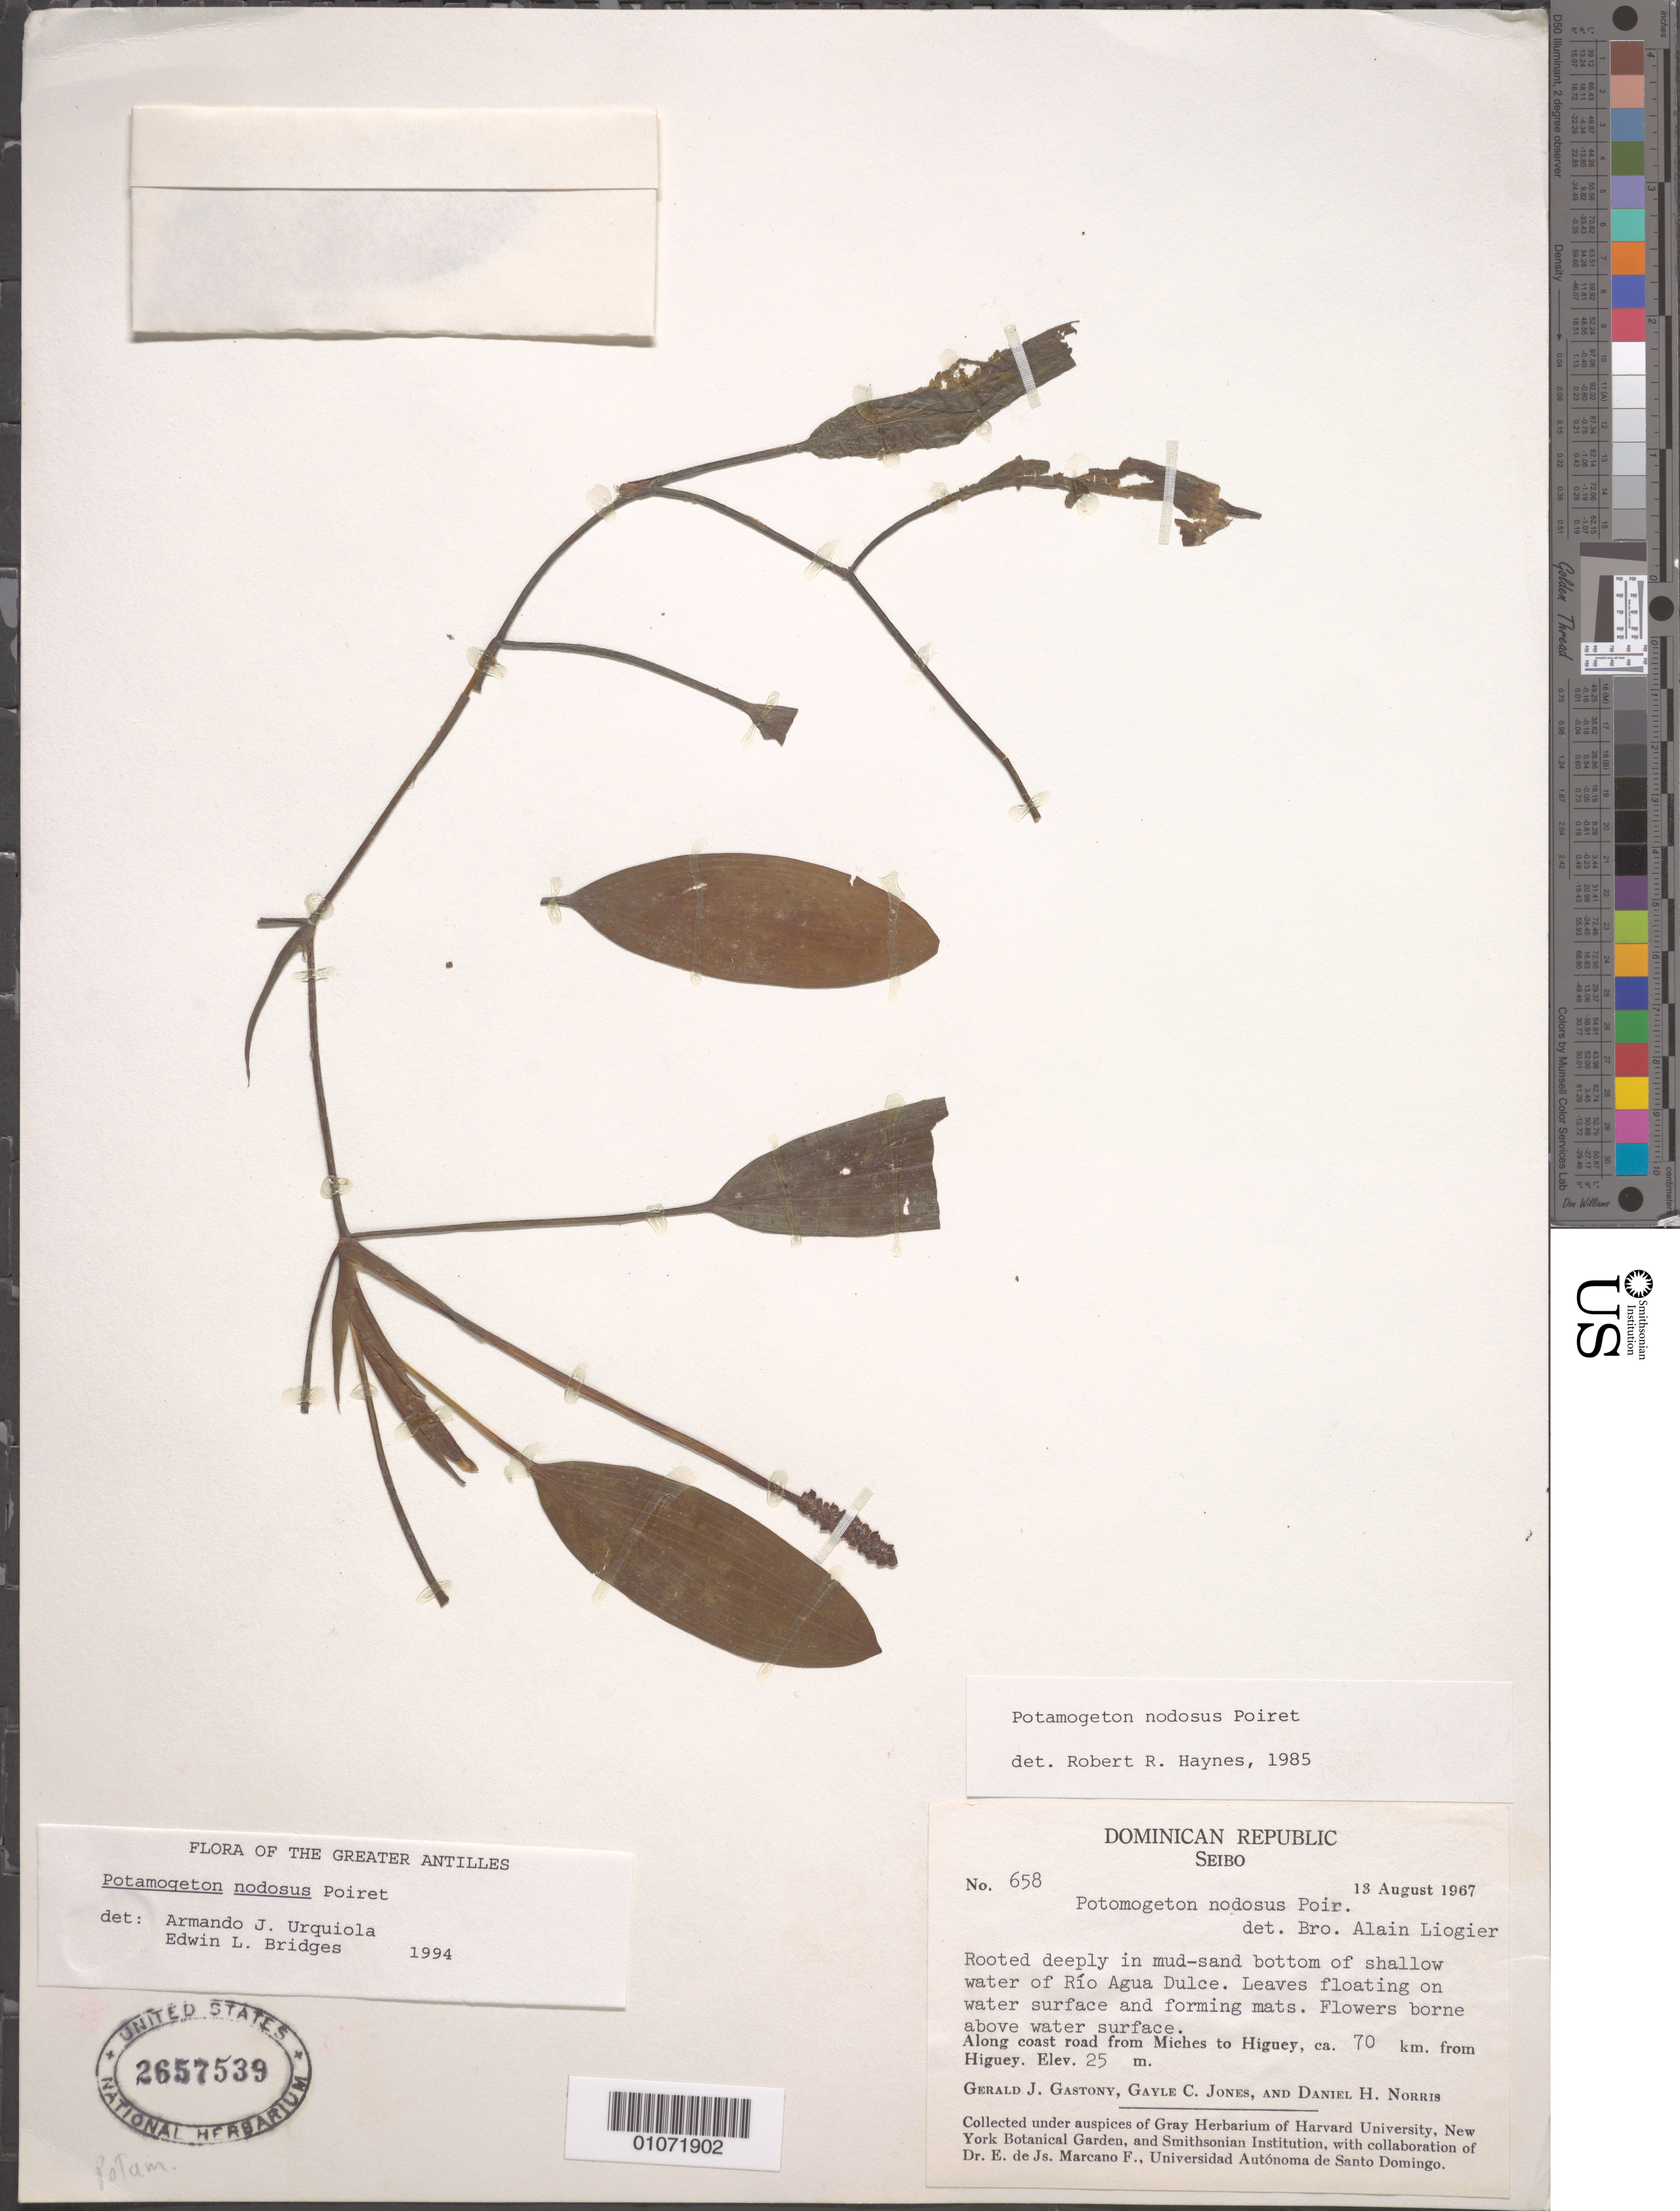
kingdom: Plantae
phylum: Tracheophyta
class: Liliopsida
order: Alismatales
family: Potamogetonaceae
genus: Potamogeton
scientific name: Potamogeton nodosus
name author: Poir.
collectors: G. Gastony, G. C. Jones & D. H. Norris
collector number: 658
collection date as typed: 18 Aug 1967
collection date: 1967-08-18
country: Dominican Republic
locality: Rooted in mud-sand bottom of shallow water of Rio Agua Dulce. Leaves floating on water surface and froming mats. Flowers borne above water survace. Along coast road from Miches to Higuey, ca. 70 km from Higuey.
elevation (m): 25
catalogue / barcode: US 2657539